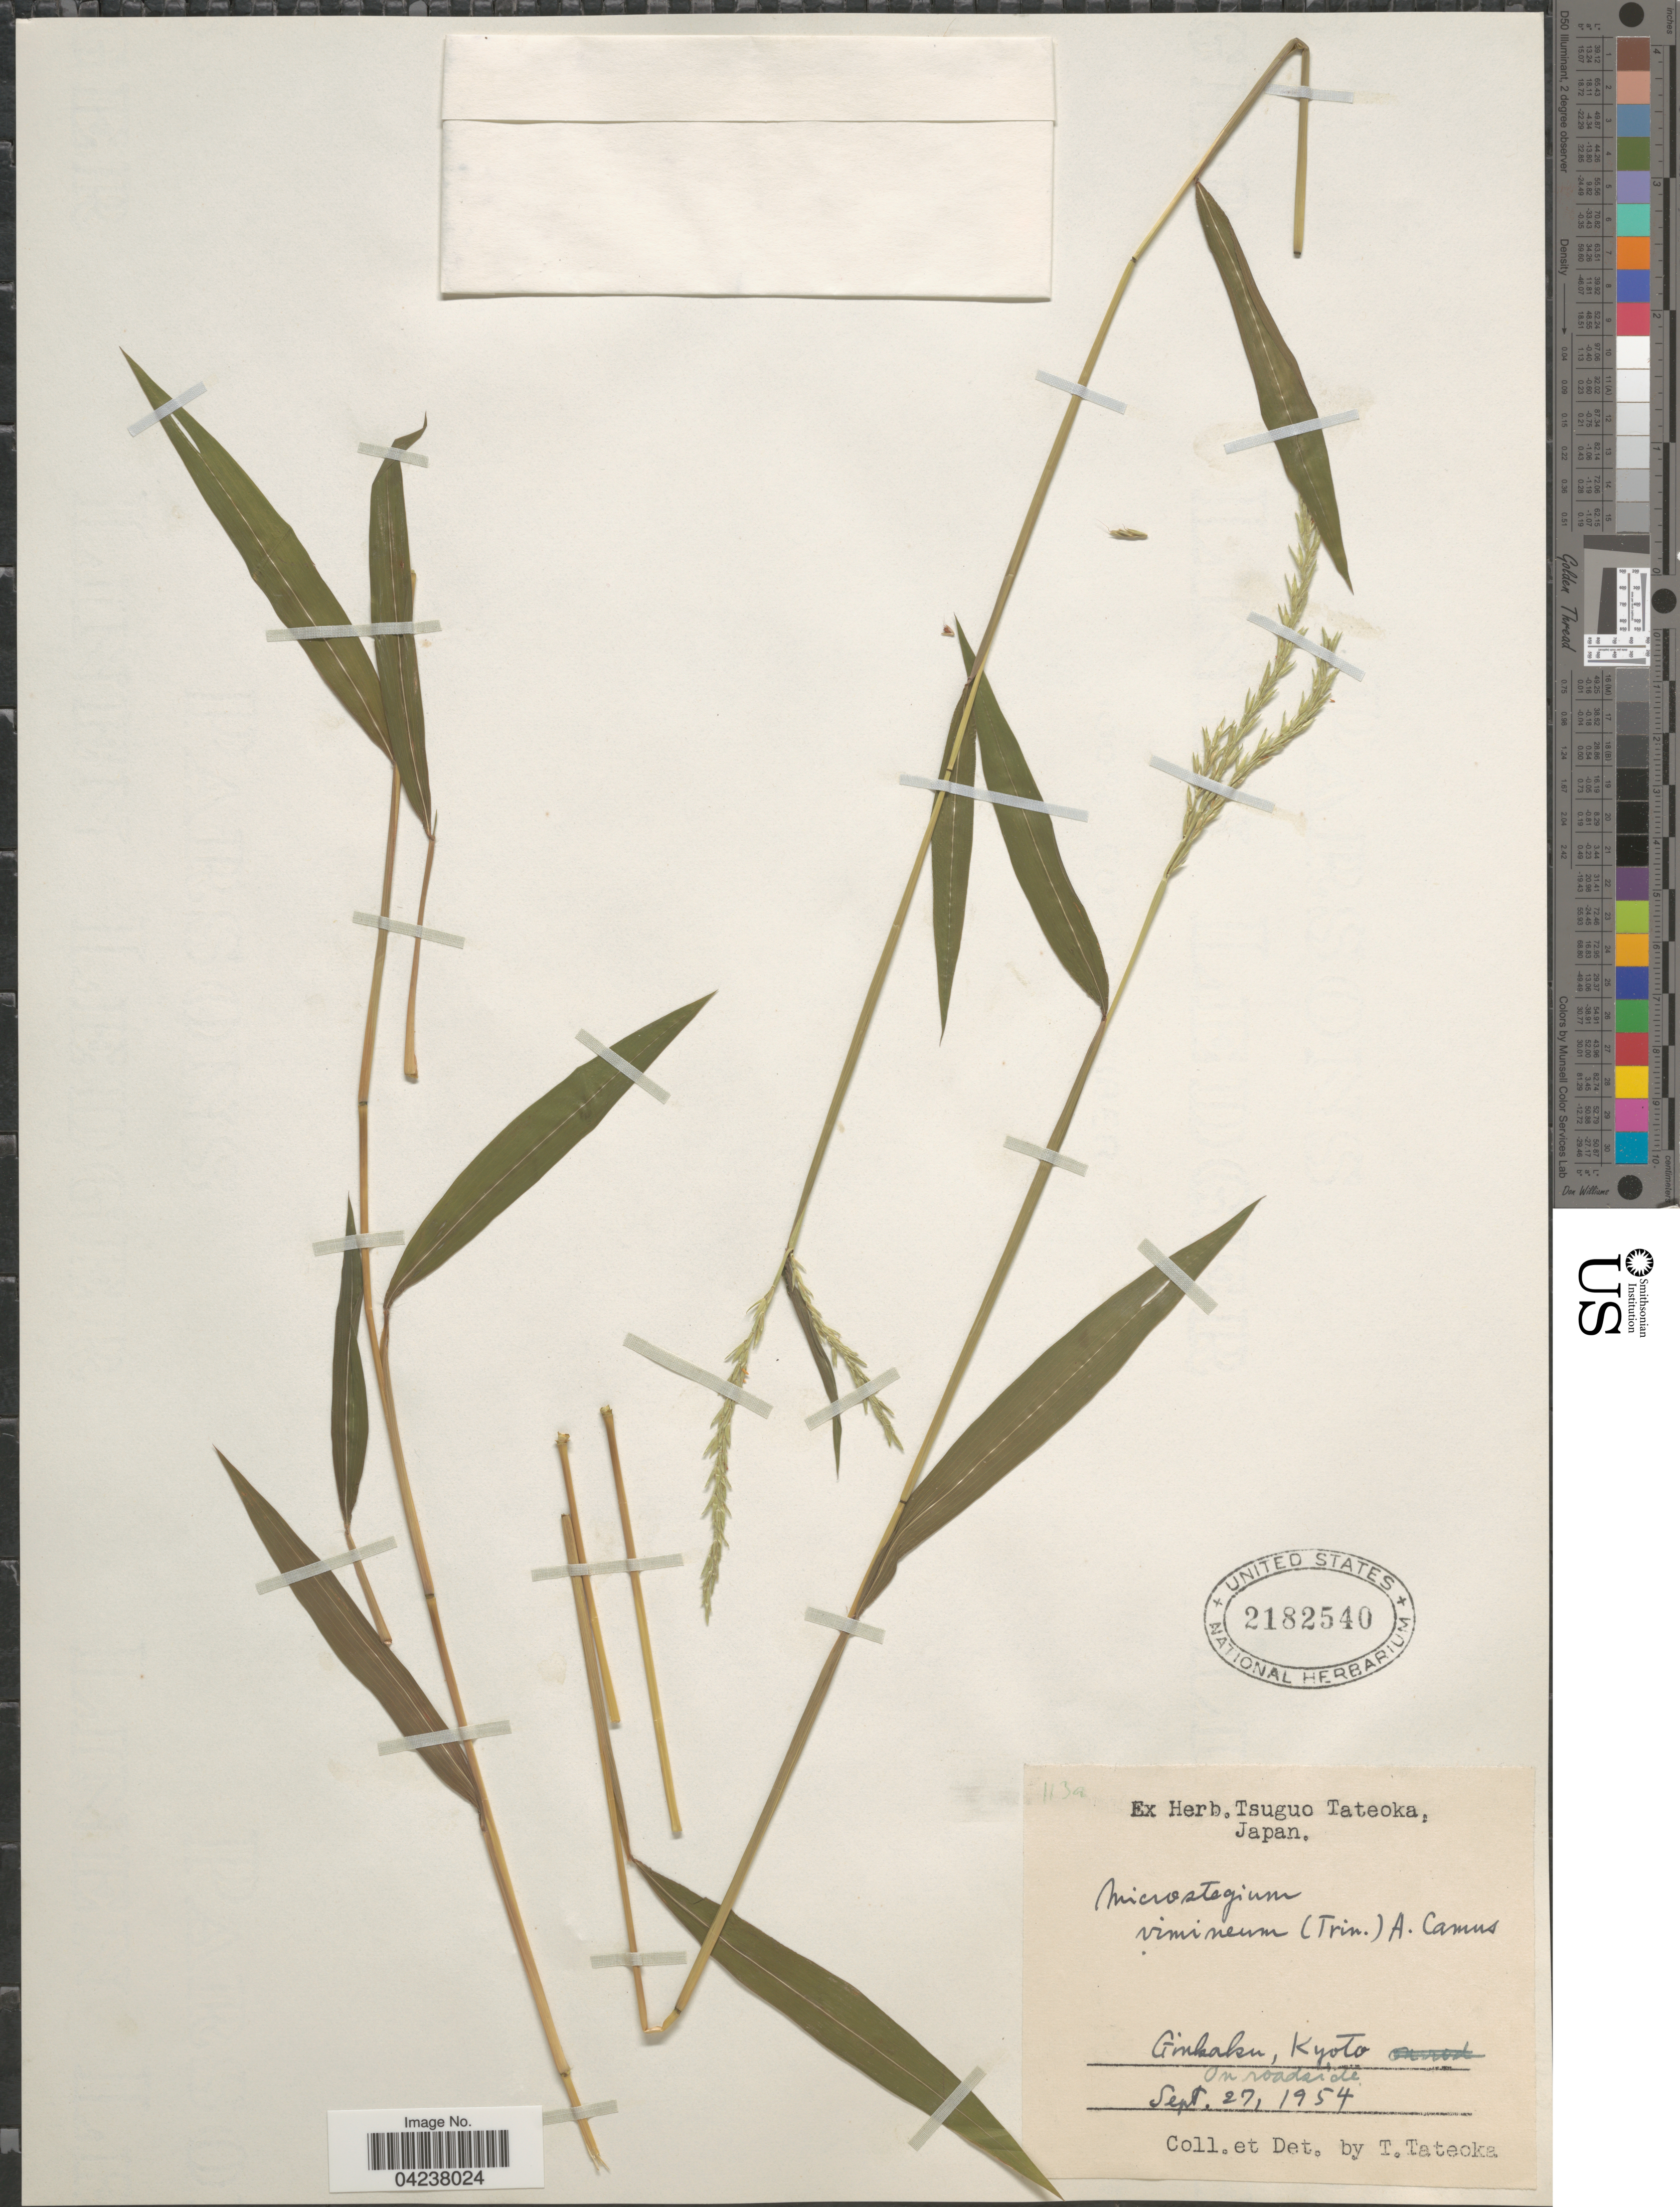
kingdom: Plantae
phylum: Tracheophyta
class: Liliopsida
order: Poales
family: Poaceae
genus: Microstegium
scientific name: Microstegium vimineum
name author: (Trin.) A. Camus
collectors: T. Tateoka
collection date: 1954-09-27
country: Japan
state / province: Kyoto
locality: Ginkaku.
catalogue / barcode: US 2182540